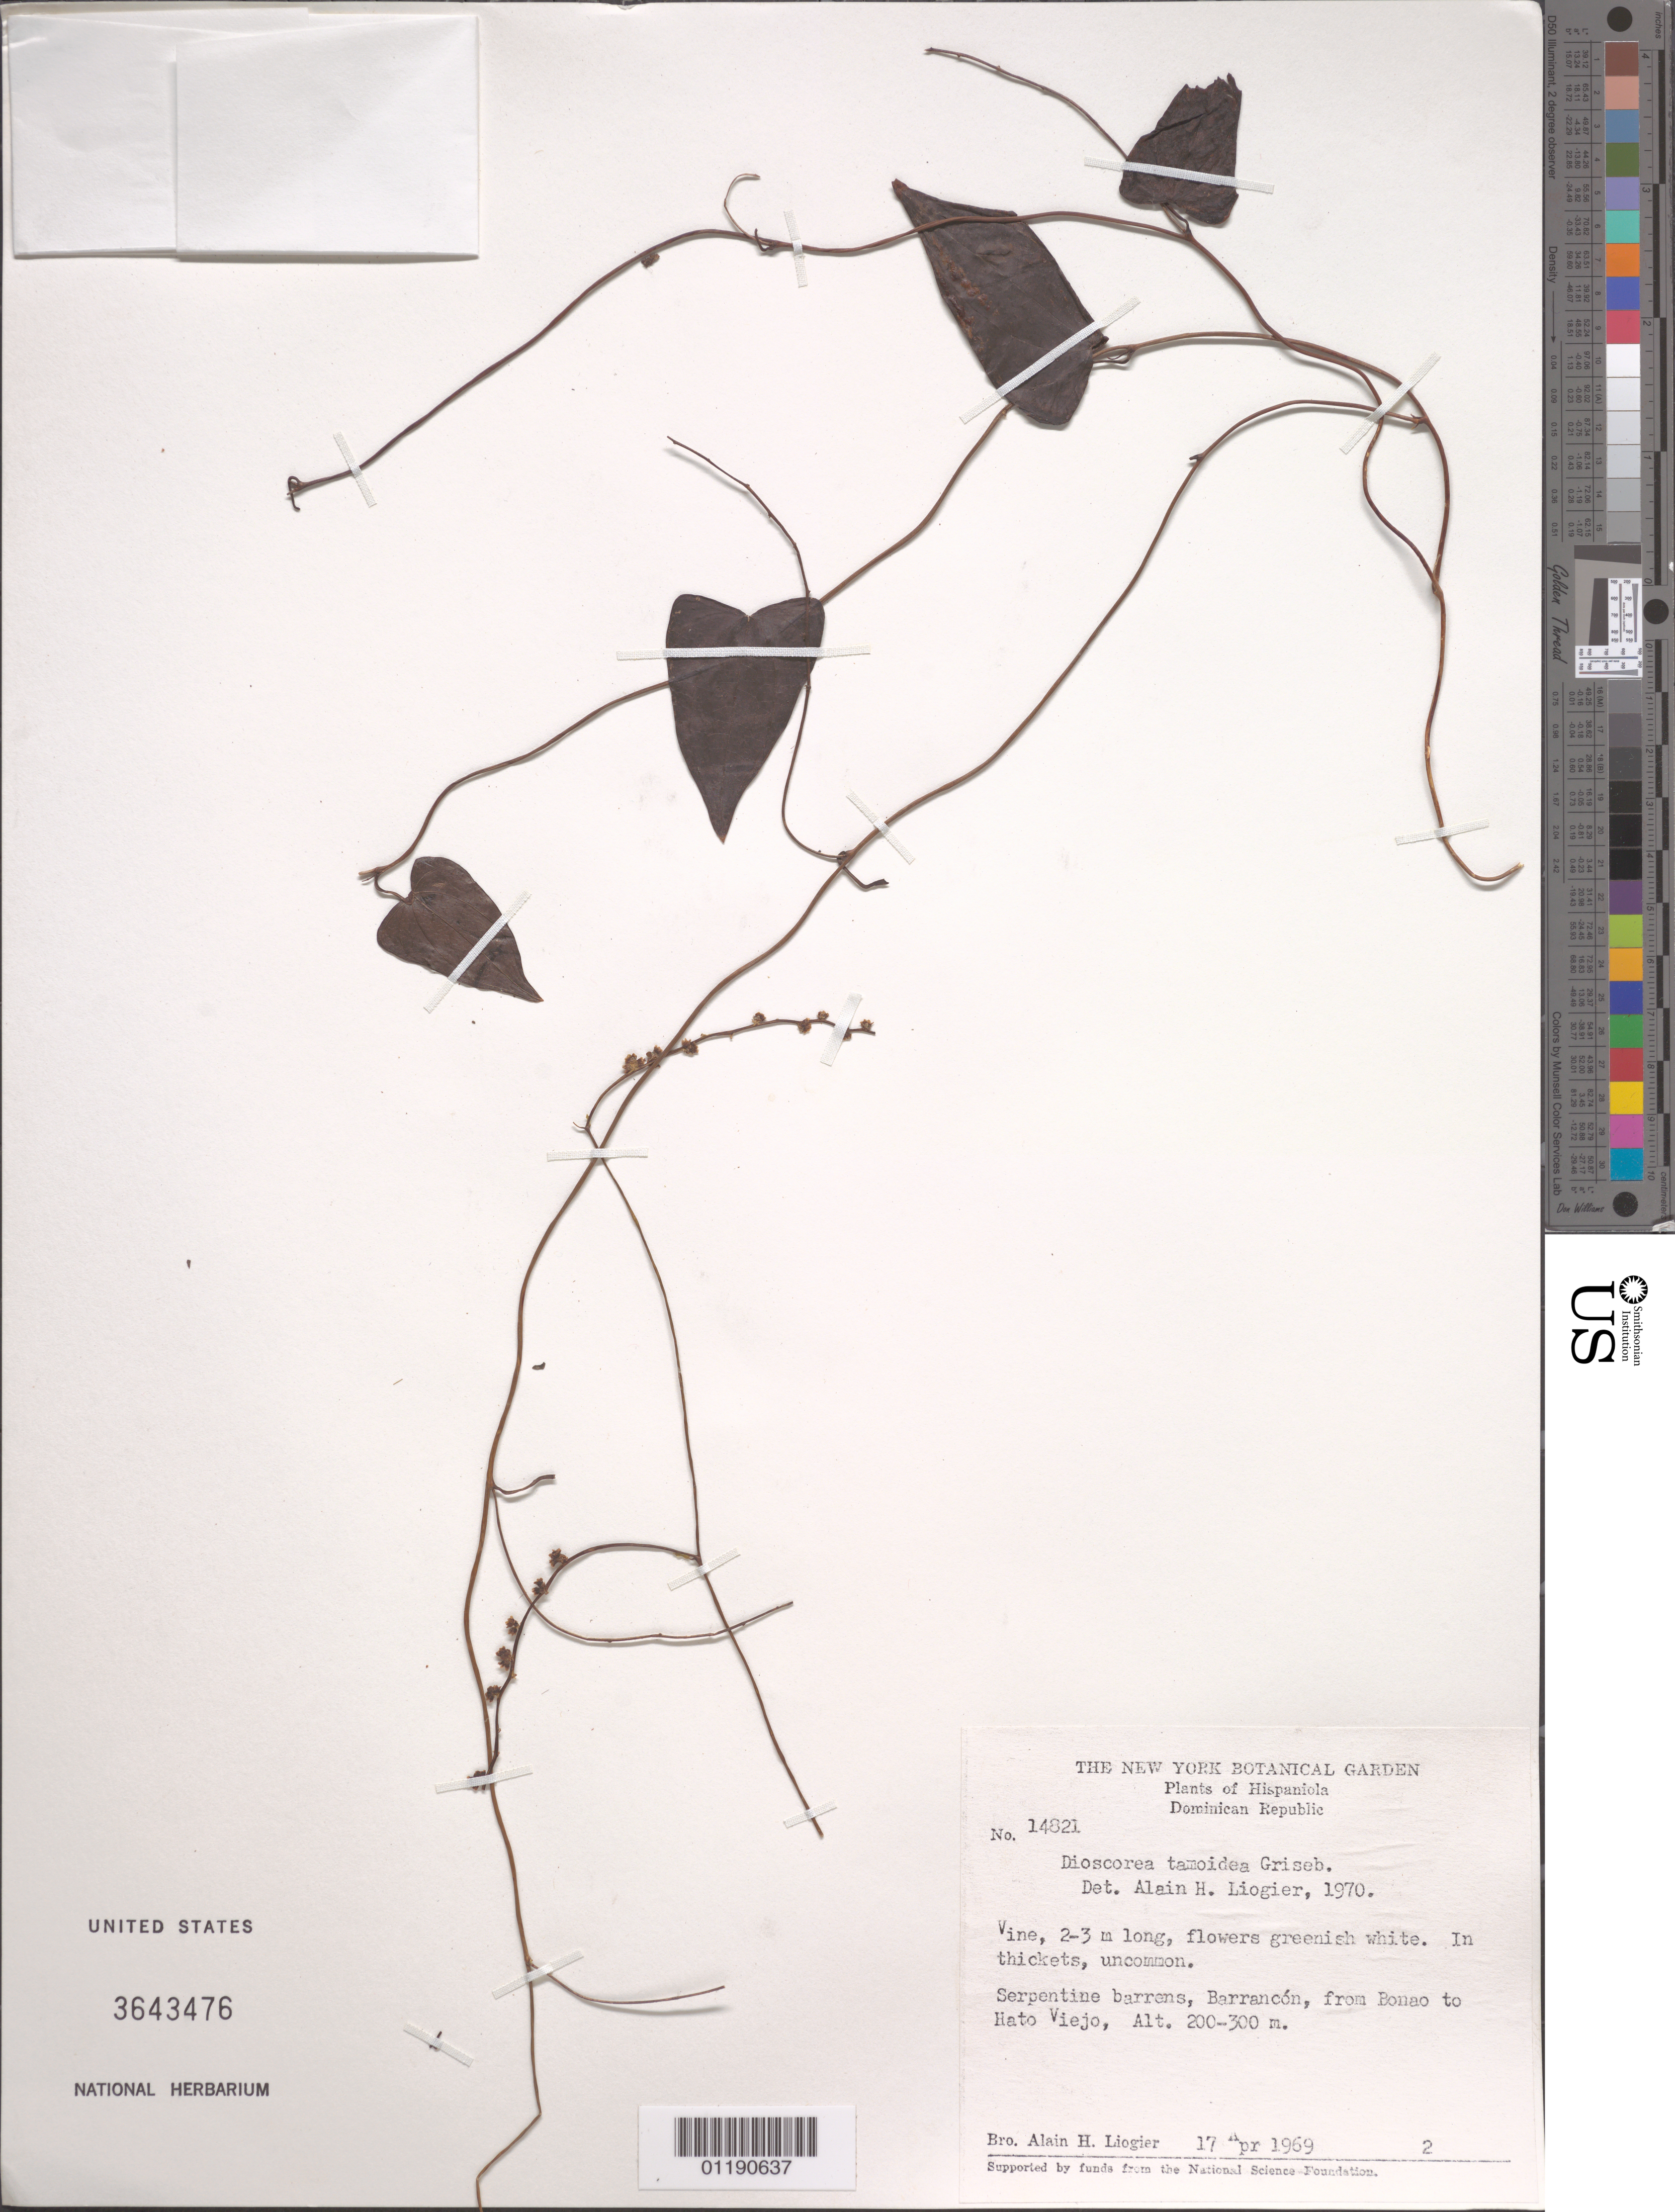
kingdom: Plantae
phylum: Tracheophyta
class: Liliopsida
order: Dioscoreales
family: Dioscoreaceae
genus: Dioscorea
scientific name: Dioscorea tamoidea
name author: Griseb.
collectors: A. H. Liogier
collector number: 14821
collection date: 1969-04-17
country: Dominican Republic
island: Hispaniola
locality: Barrancón, from Bonao to Hato Viejo.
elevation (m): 200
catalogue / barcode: US 3643476